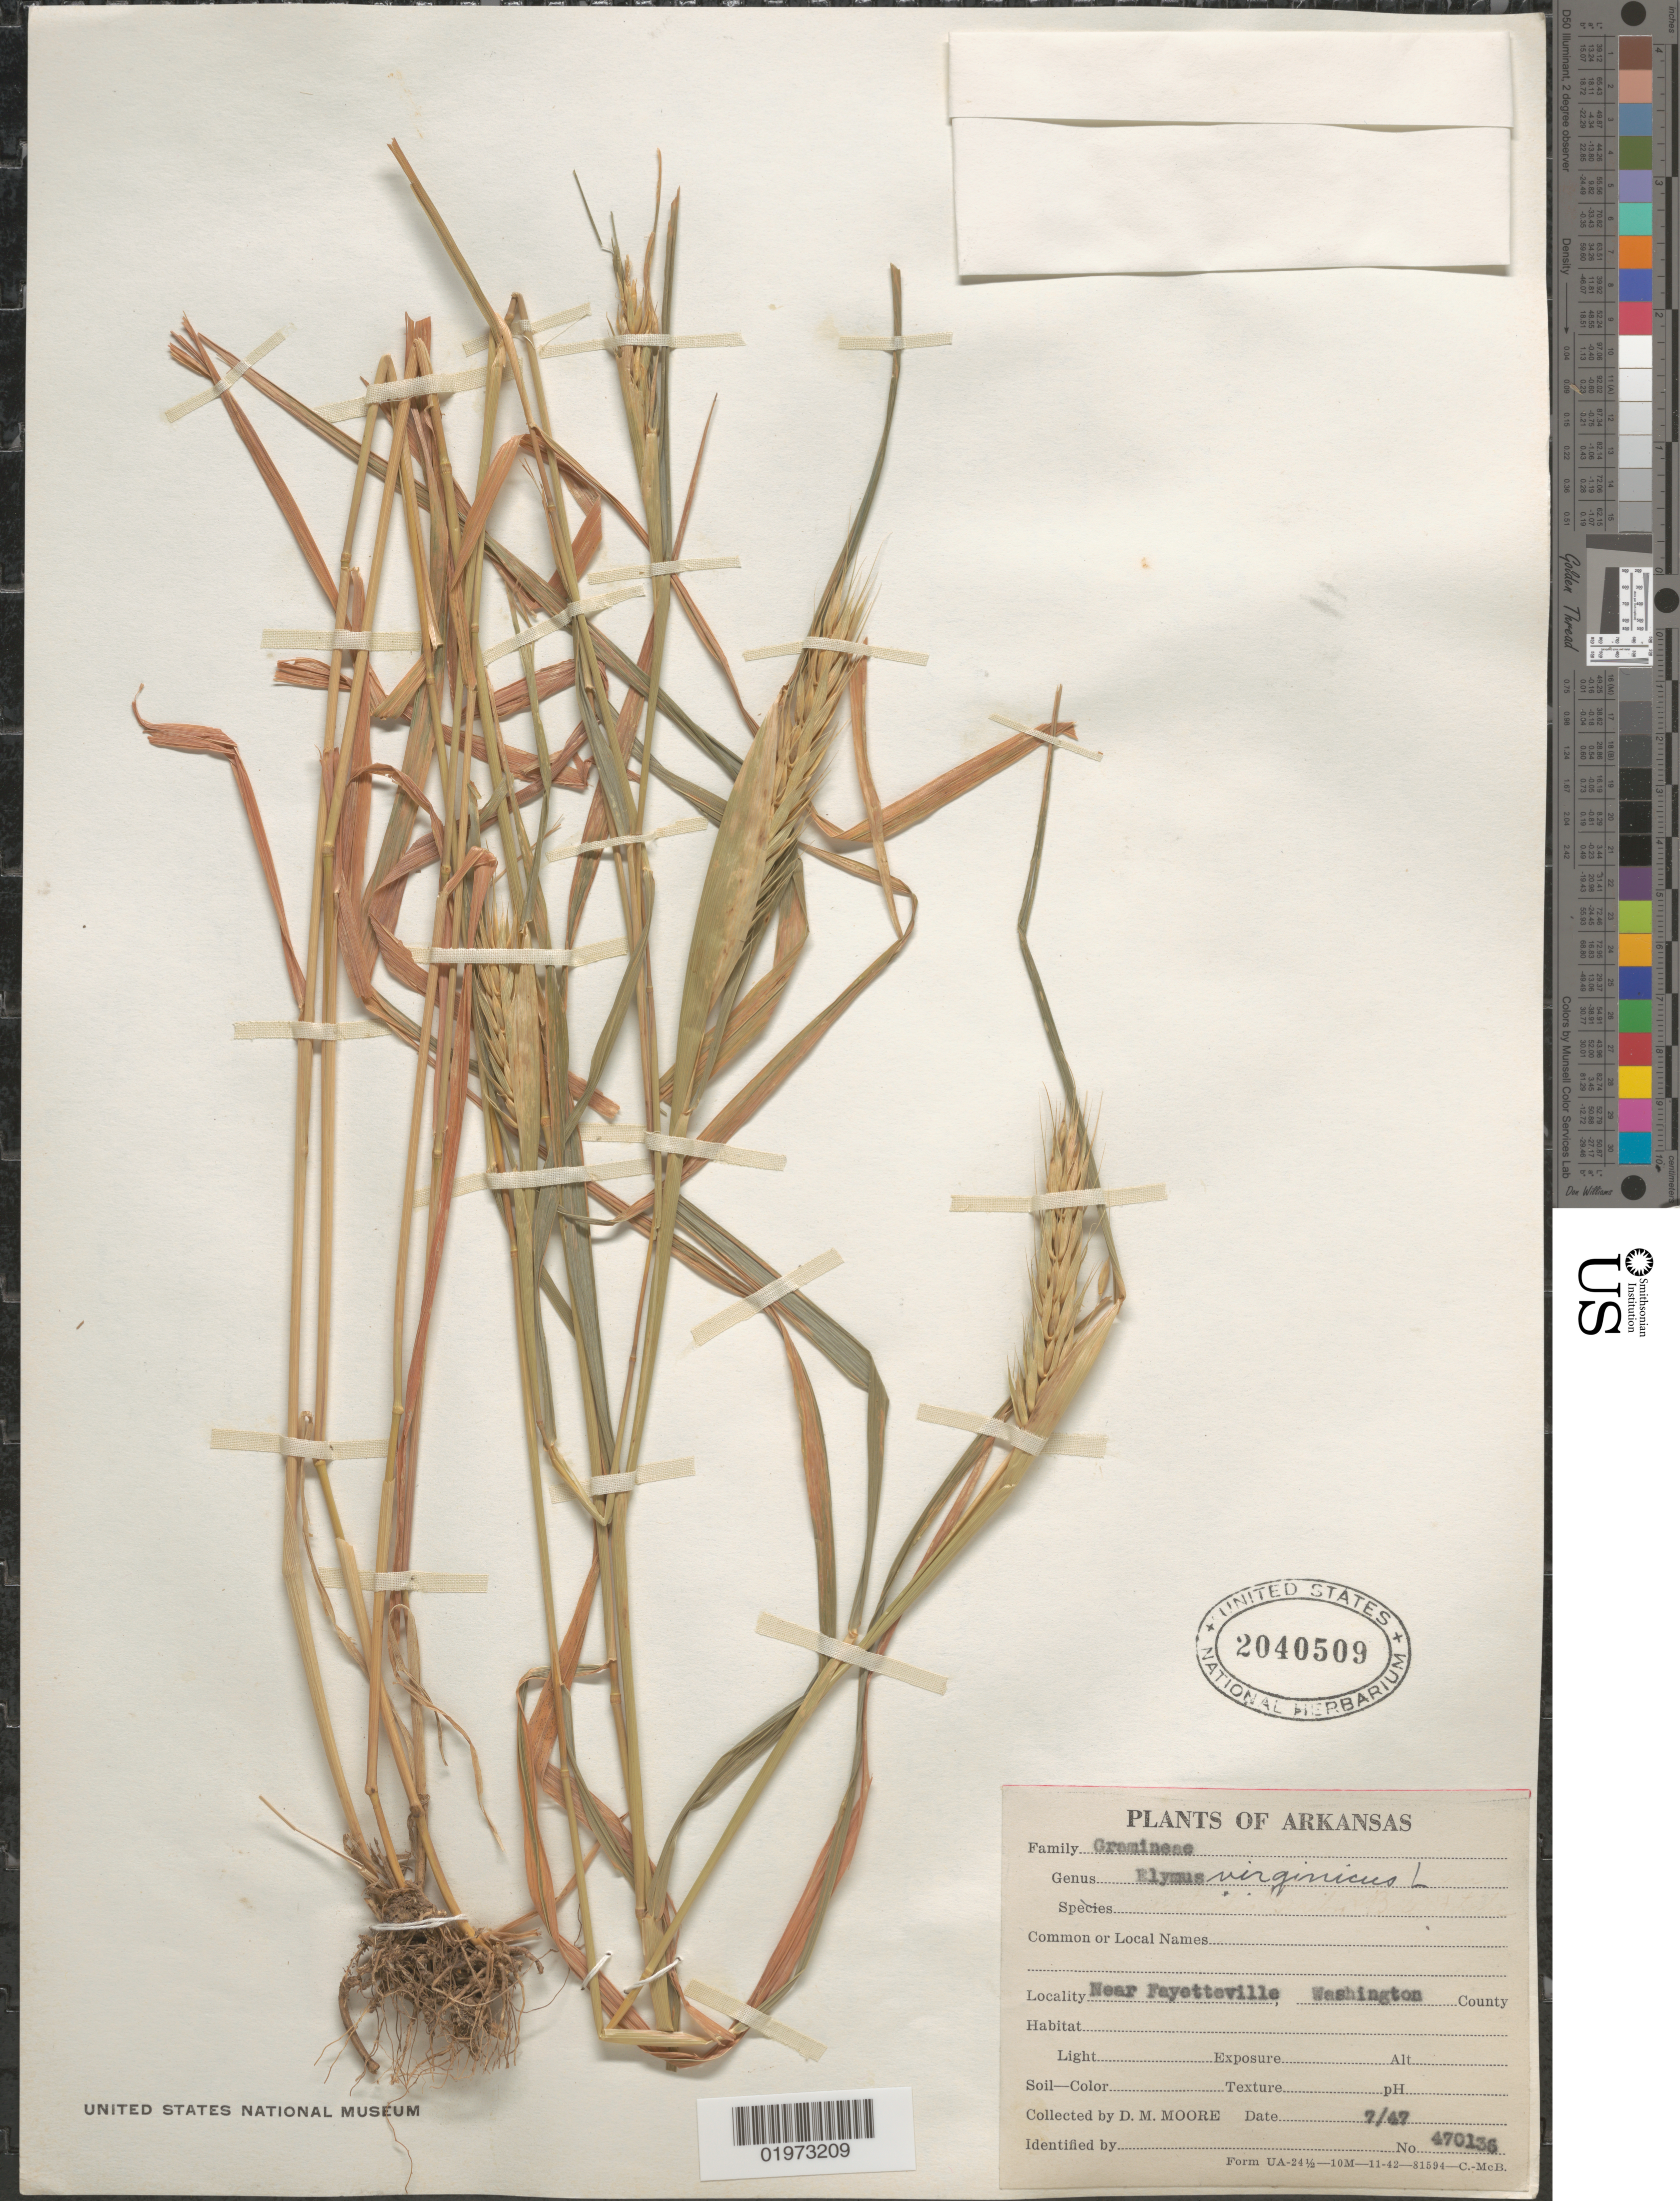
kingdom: Plantae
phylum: Tracheophyta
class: Liliopsida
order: Poales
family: Poaceae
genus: Elymus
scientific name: Elymus virginicus var. virginicus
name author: L.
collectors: D. Moore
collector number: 470136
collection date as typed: Transcribed d/m/y: /7/47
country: United States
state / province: Arkansas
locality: Near Fayetteville; Washington County.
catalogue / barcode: US 2040509